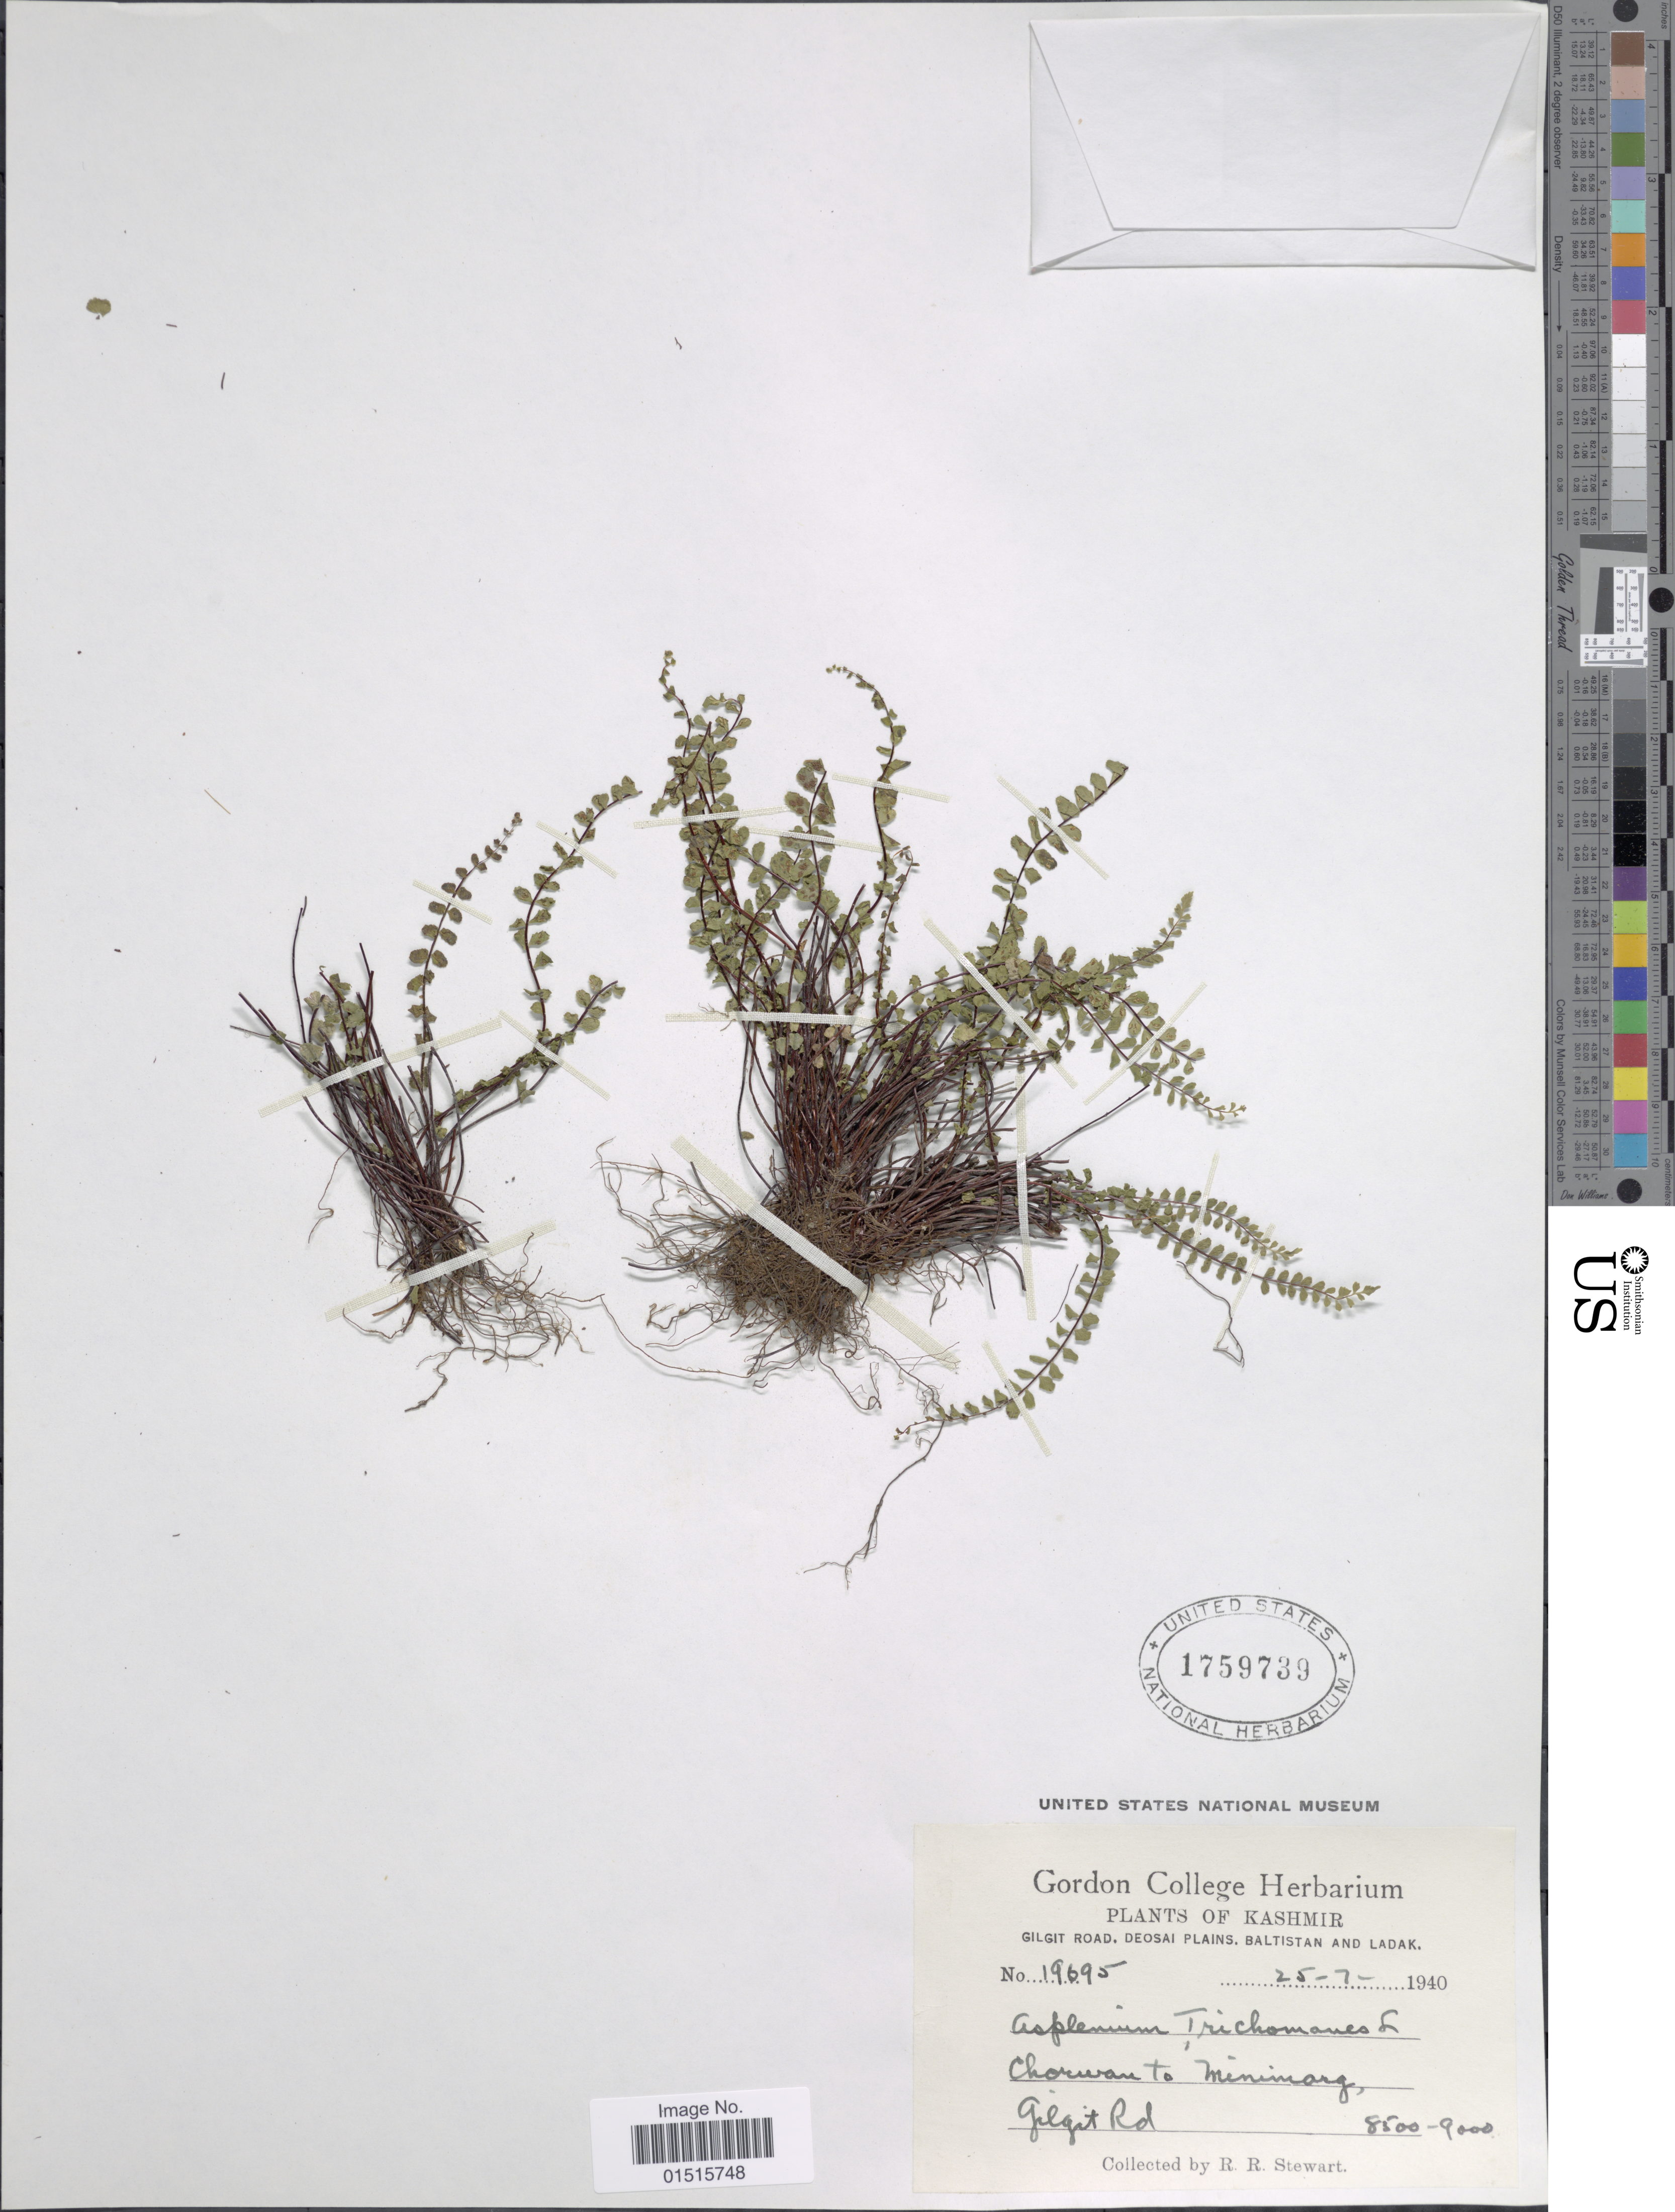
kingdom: Plantae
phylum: Tracheophyta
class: Polypodiopsida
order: Polypodiales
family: Aspleniaceae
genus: Asplenium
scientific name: Asplenium trichomanes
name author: L.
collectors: R. R. Stewart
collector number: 19695*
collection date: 1940-07-25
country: Pakistan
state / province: Gilgit-Baltistan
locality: Kashmir, Gilgit Road, Deosai Plains, Baltistan and Ladak. Chorwan to Minimarg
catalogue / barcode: US 1759739